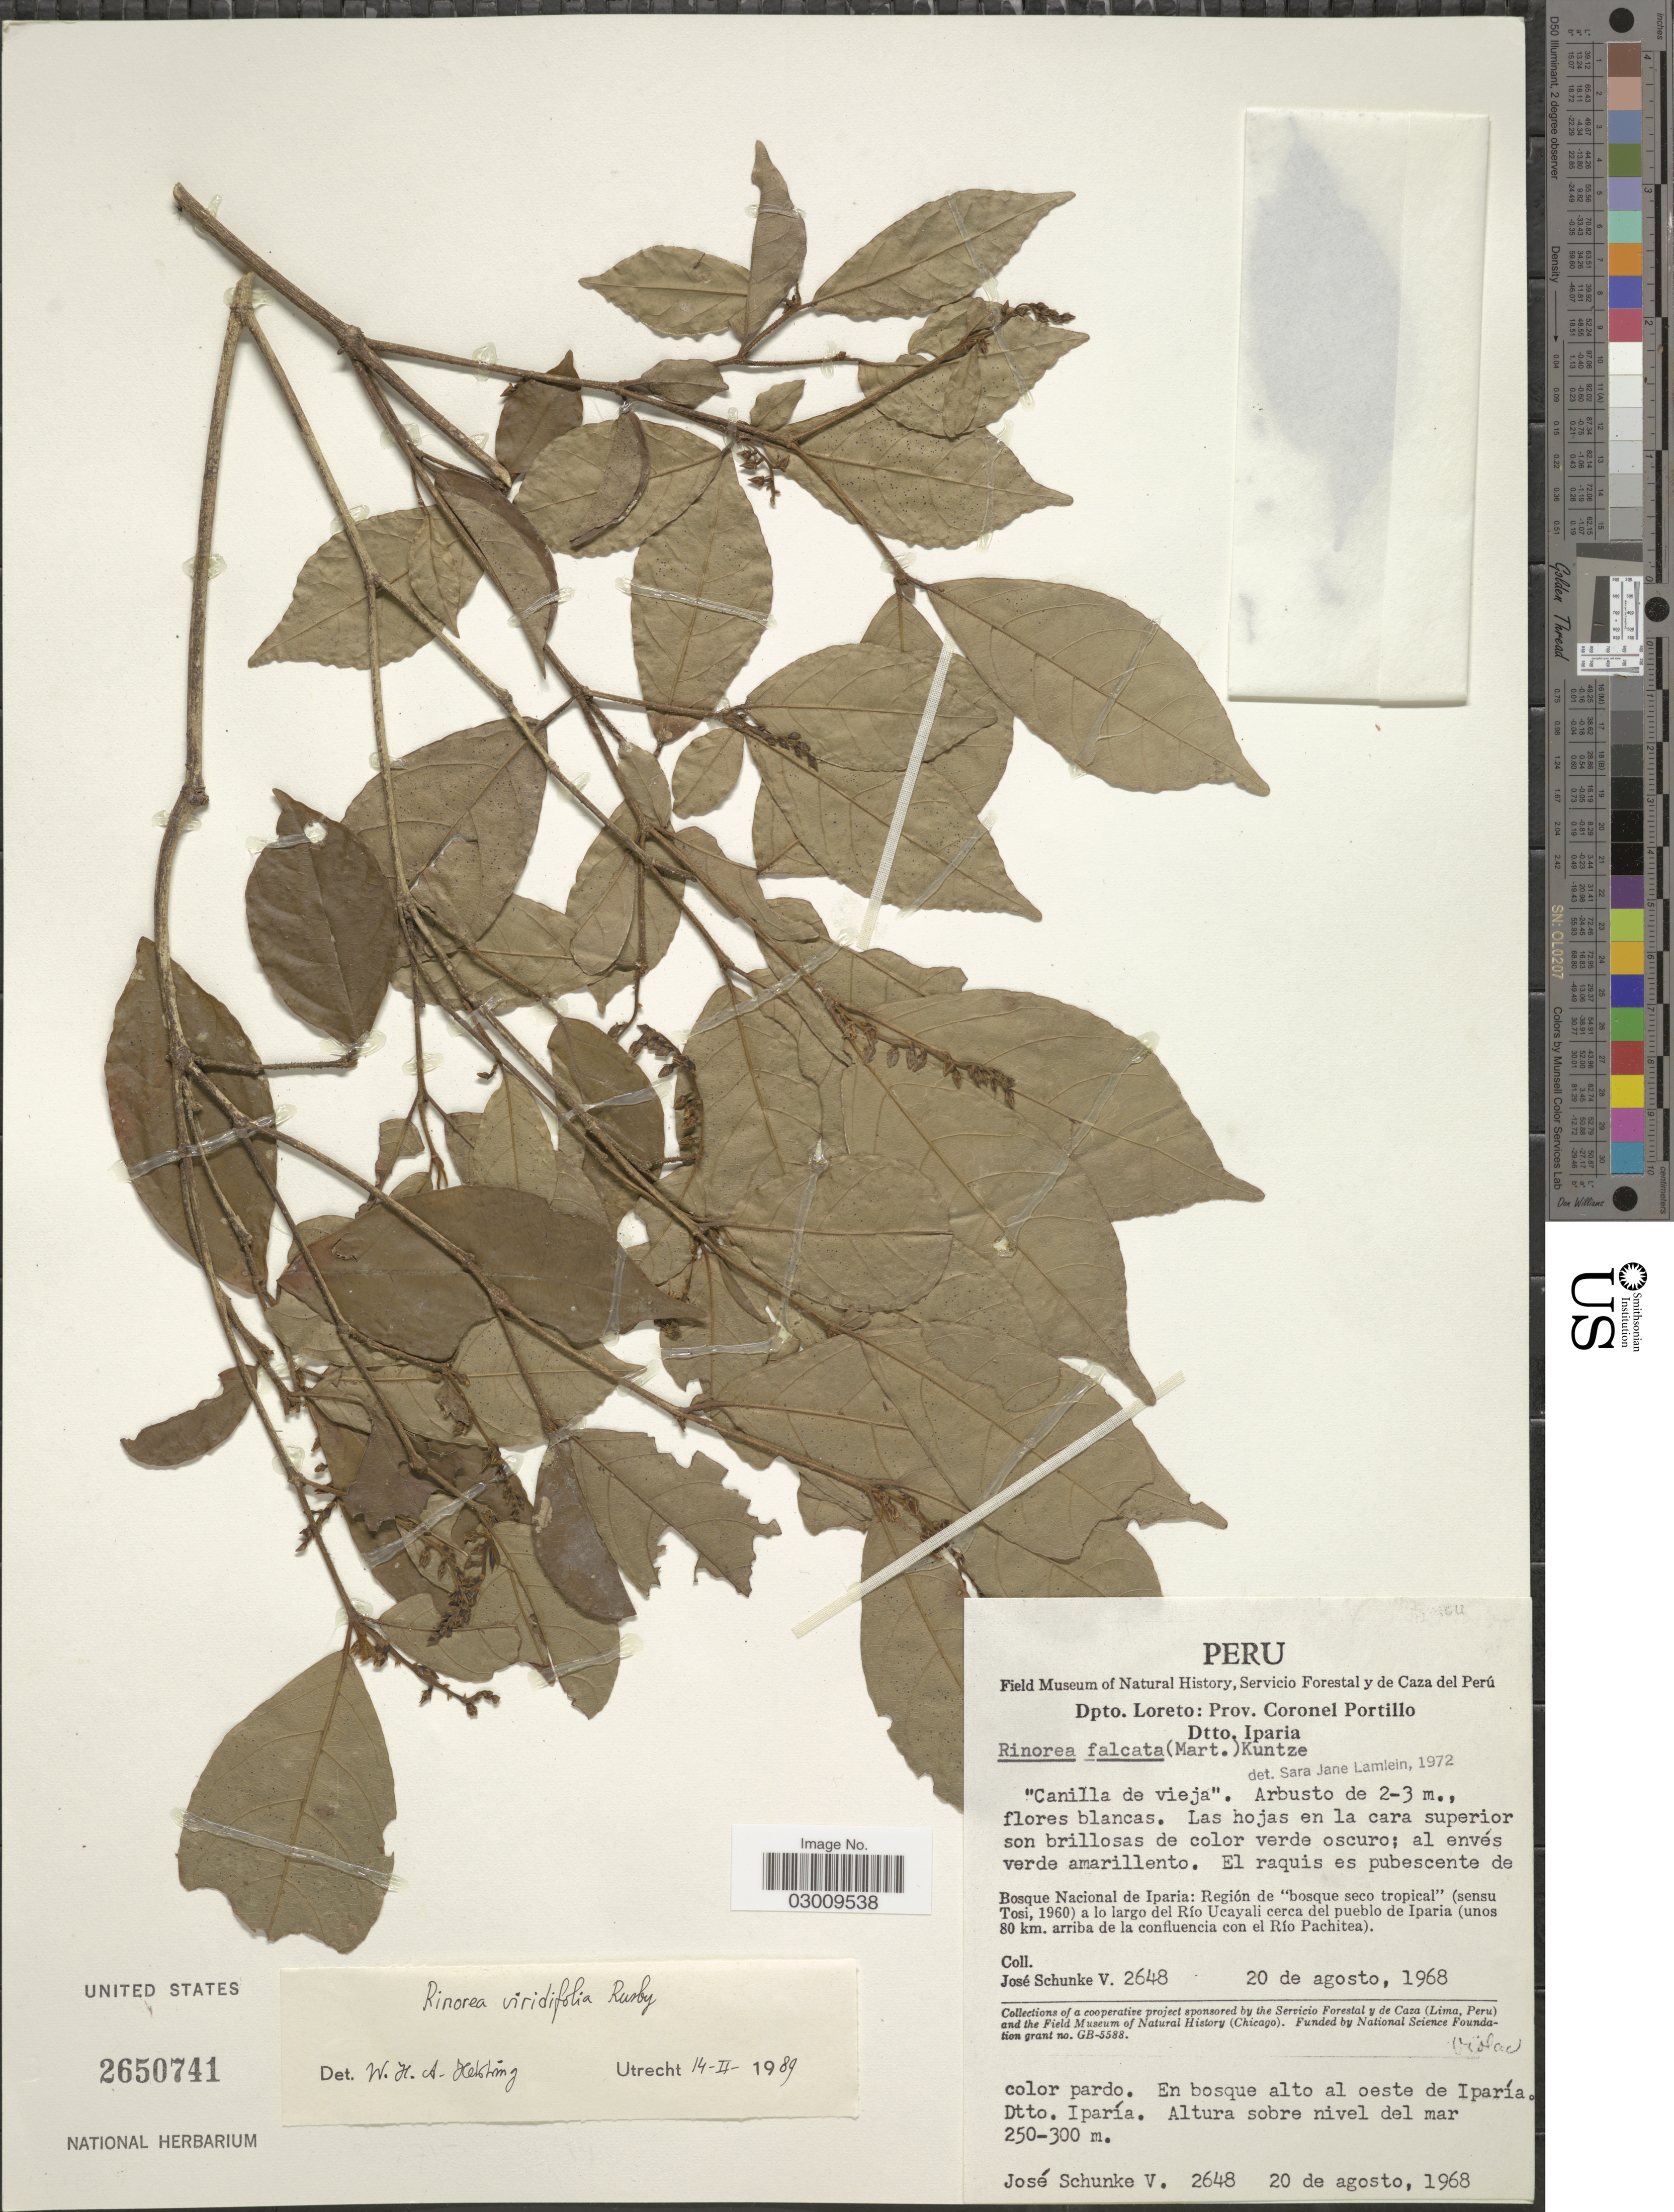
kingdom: Plantae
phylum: Tracheophyta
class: Magnoliopsida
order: Malpighiales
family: Violaceae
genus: Rinorea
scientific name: Rinorea viridifolia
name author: Rusby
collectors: J. Schunke Vigo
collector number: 2648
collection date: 1968-08-20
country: Peru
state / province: Loreto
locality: Dpto. Loreto: Prov. Coronel Portillo. Dtto. Iparia. Bosque Nacional de Iparia: Región de "bosque seco tropical" (sensu Tosi, 1960) a lo largo del Río Ucayali cerca del pueblo de Iparia (unos 80 km. arriba de la confluencia con el Río Pachitea). En bosque alto al oeste de Iparía. Dtto. Iparía.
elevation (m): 250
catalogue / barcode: US 2650741